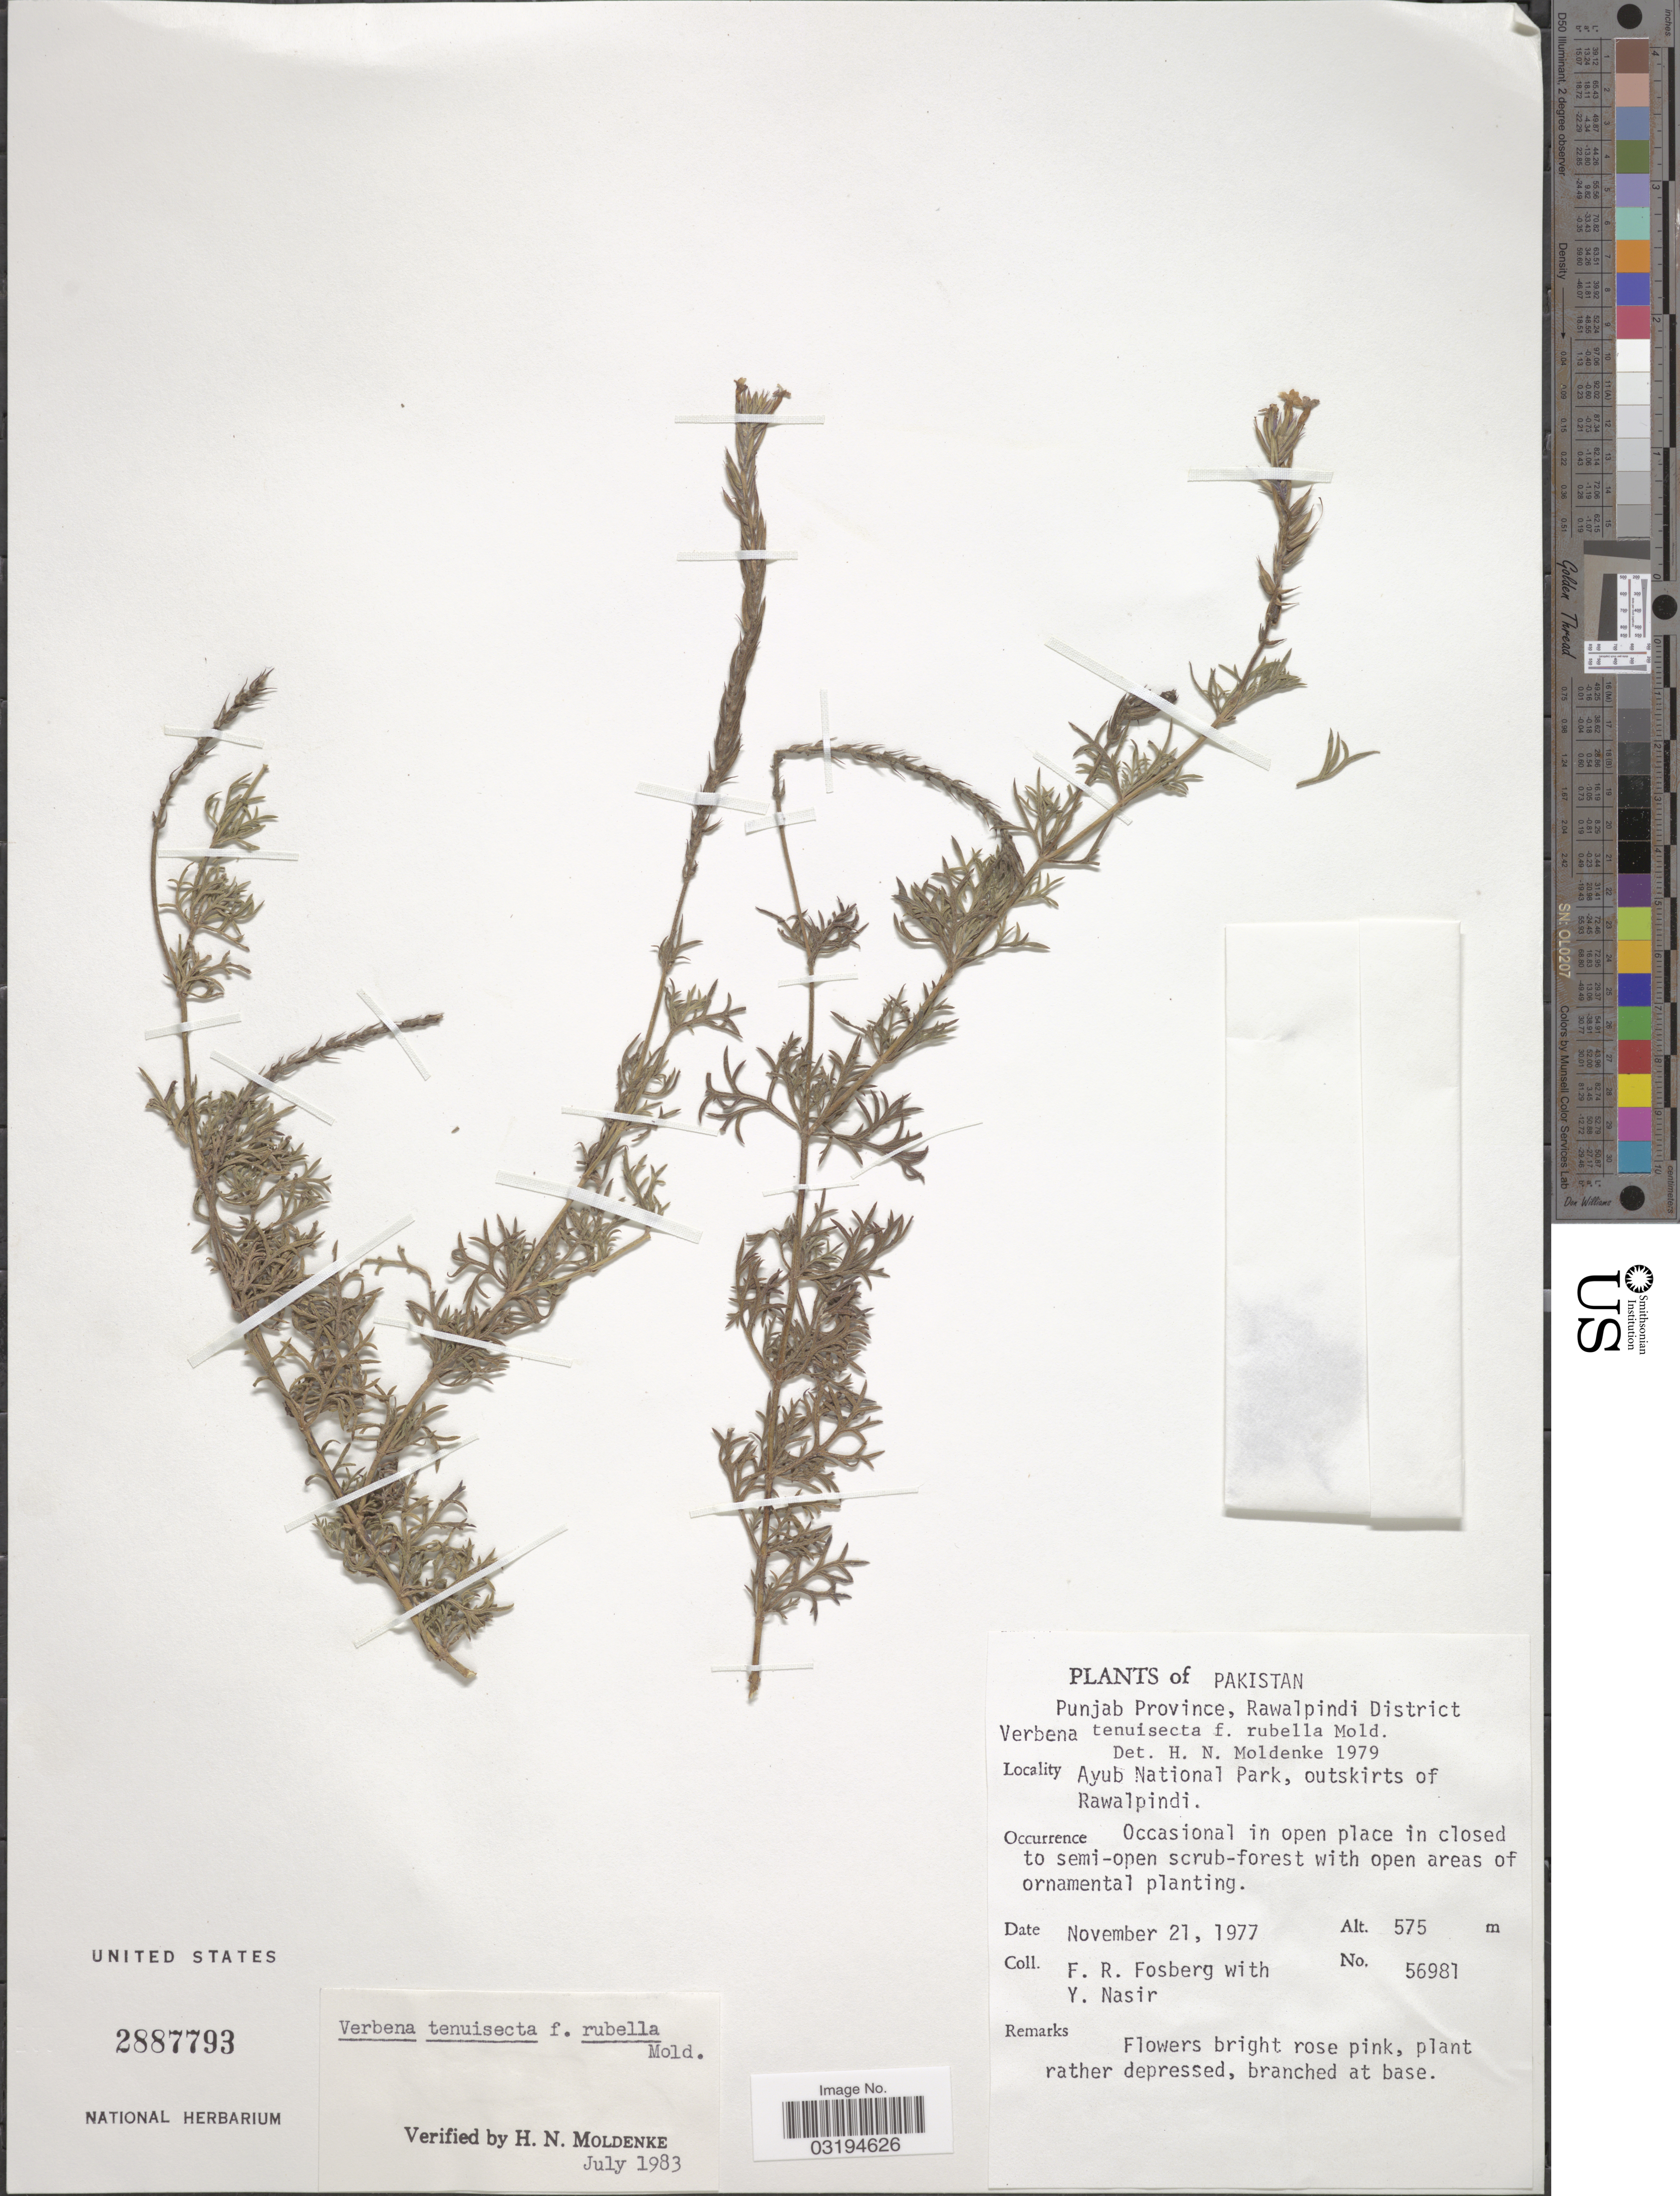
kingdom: Plantae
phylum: Tracheophyta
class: Magnoliopsida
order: Lamiales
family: Verbenaceae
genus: Verbena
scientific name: Verbena tenuisecta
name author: Briq.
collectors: F. R. Fosberg & Y. Nasir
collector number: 56981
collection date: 1977-11-21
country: Pakistan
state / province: Punjab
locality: Rawalpindi District. Ayub National Park, outskirts of Rawalpindi.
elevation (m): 575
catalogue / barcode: US 2887793